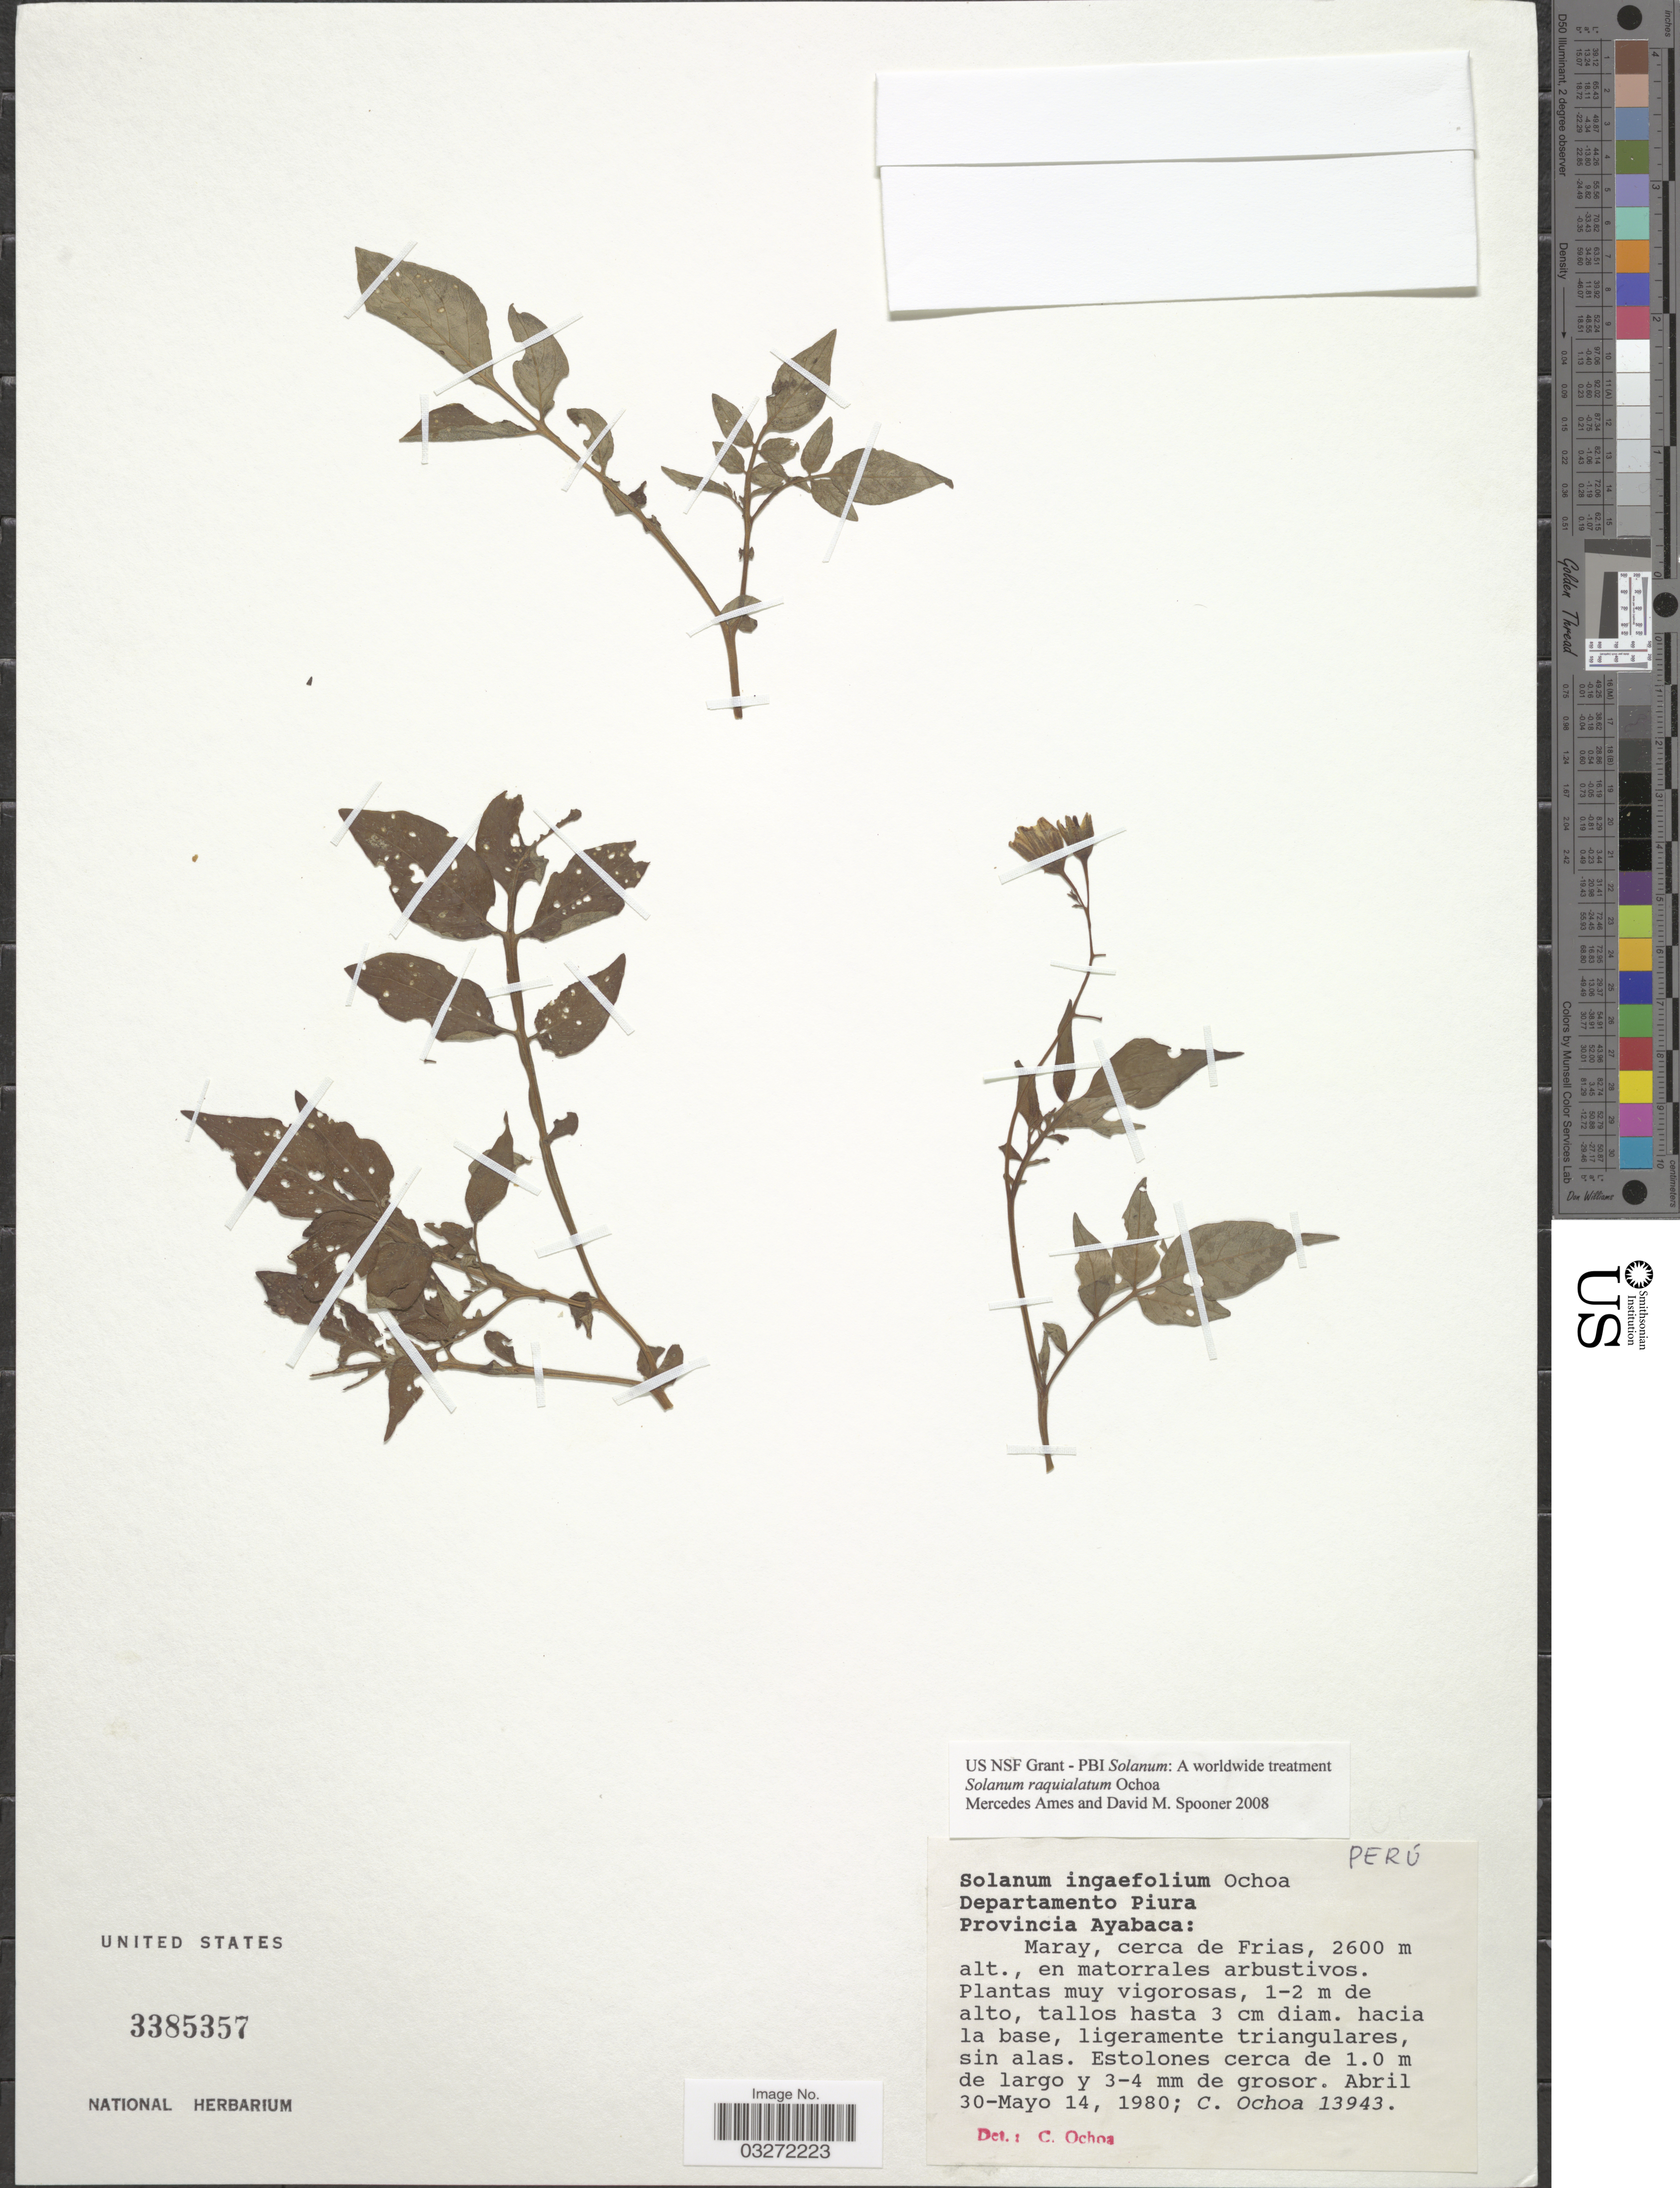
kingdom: Plantae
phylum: Tracheophyta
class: Magnoliopsida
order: Solanales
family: Solanaceae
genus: Solanum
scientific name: Solanum raquialatum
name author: Ochoa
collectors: C. Ochoa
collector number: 13943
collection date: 1980-04-30/1980-05-14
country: Peru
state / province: Piura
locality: Departamento Piura. Provincia Ayabaca: Marray, cerca de Frias.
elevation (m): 2600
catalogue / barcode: US 3385357